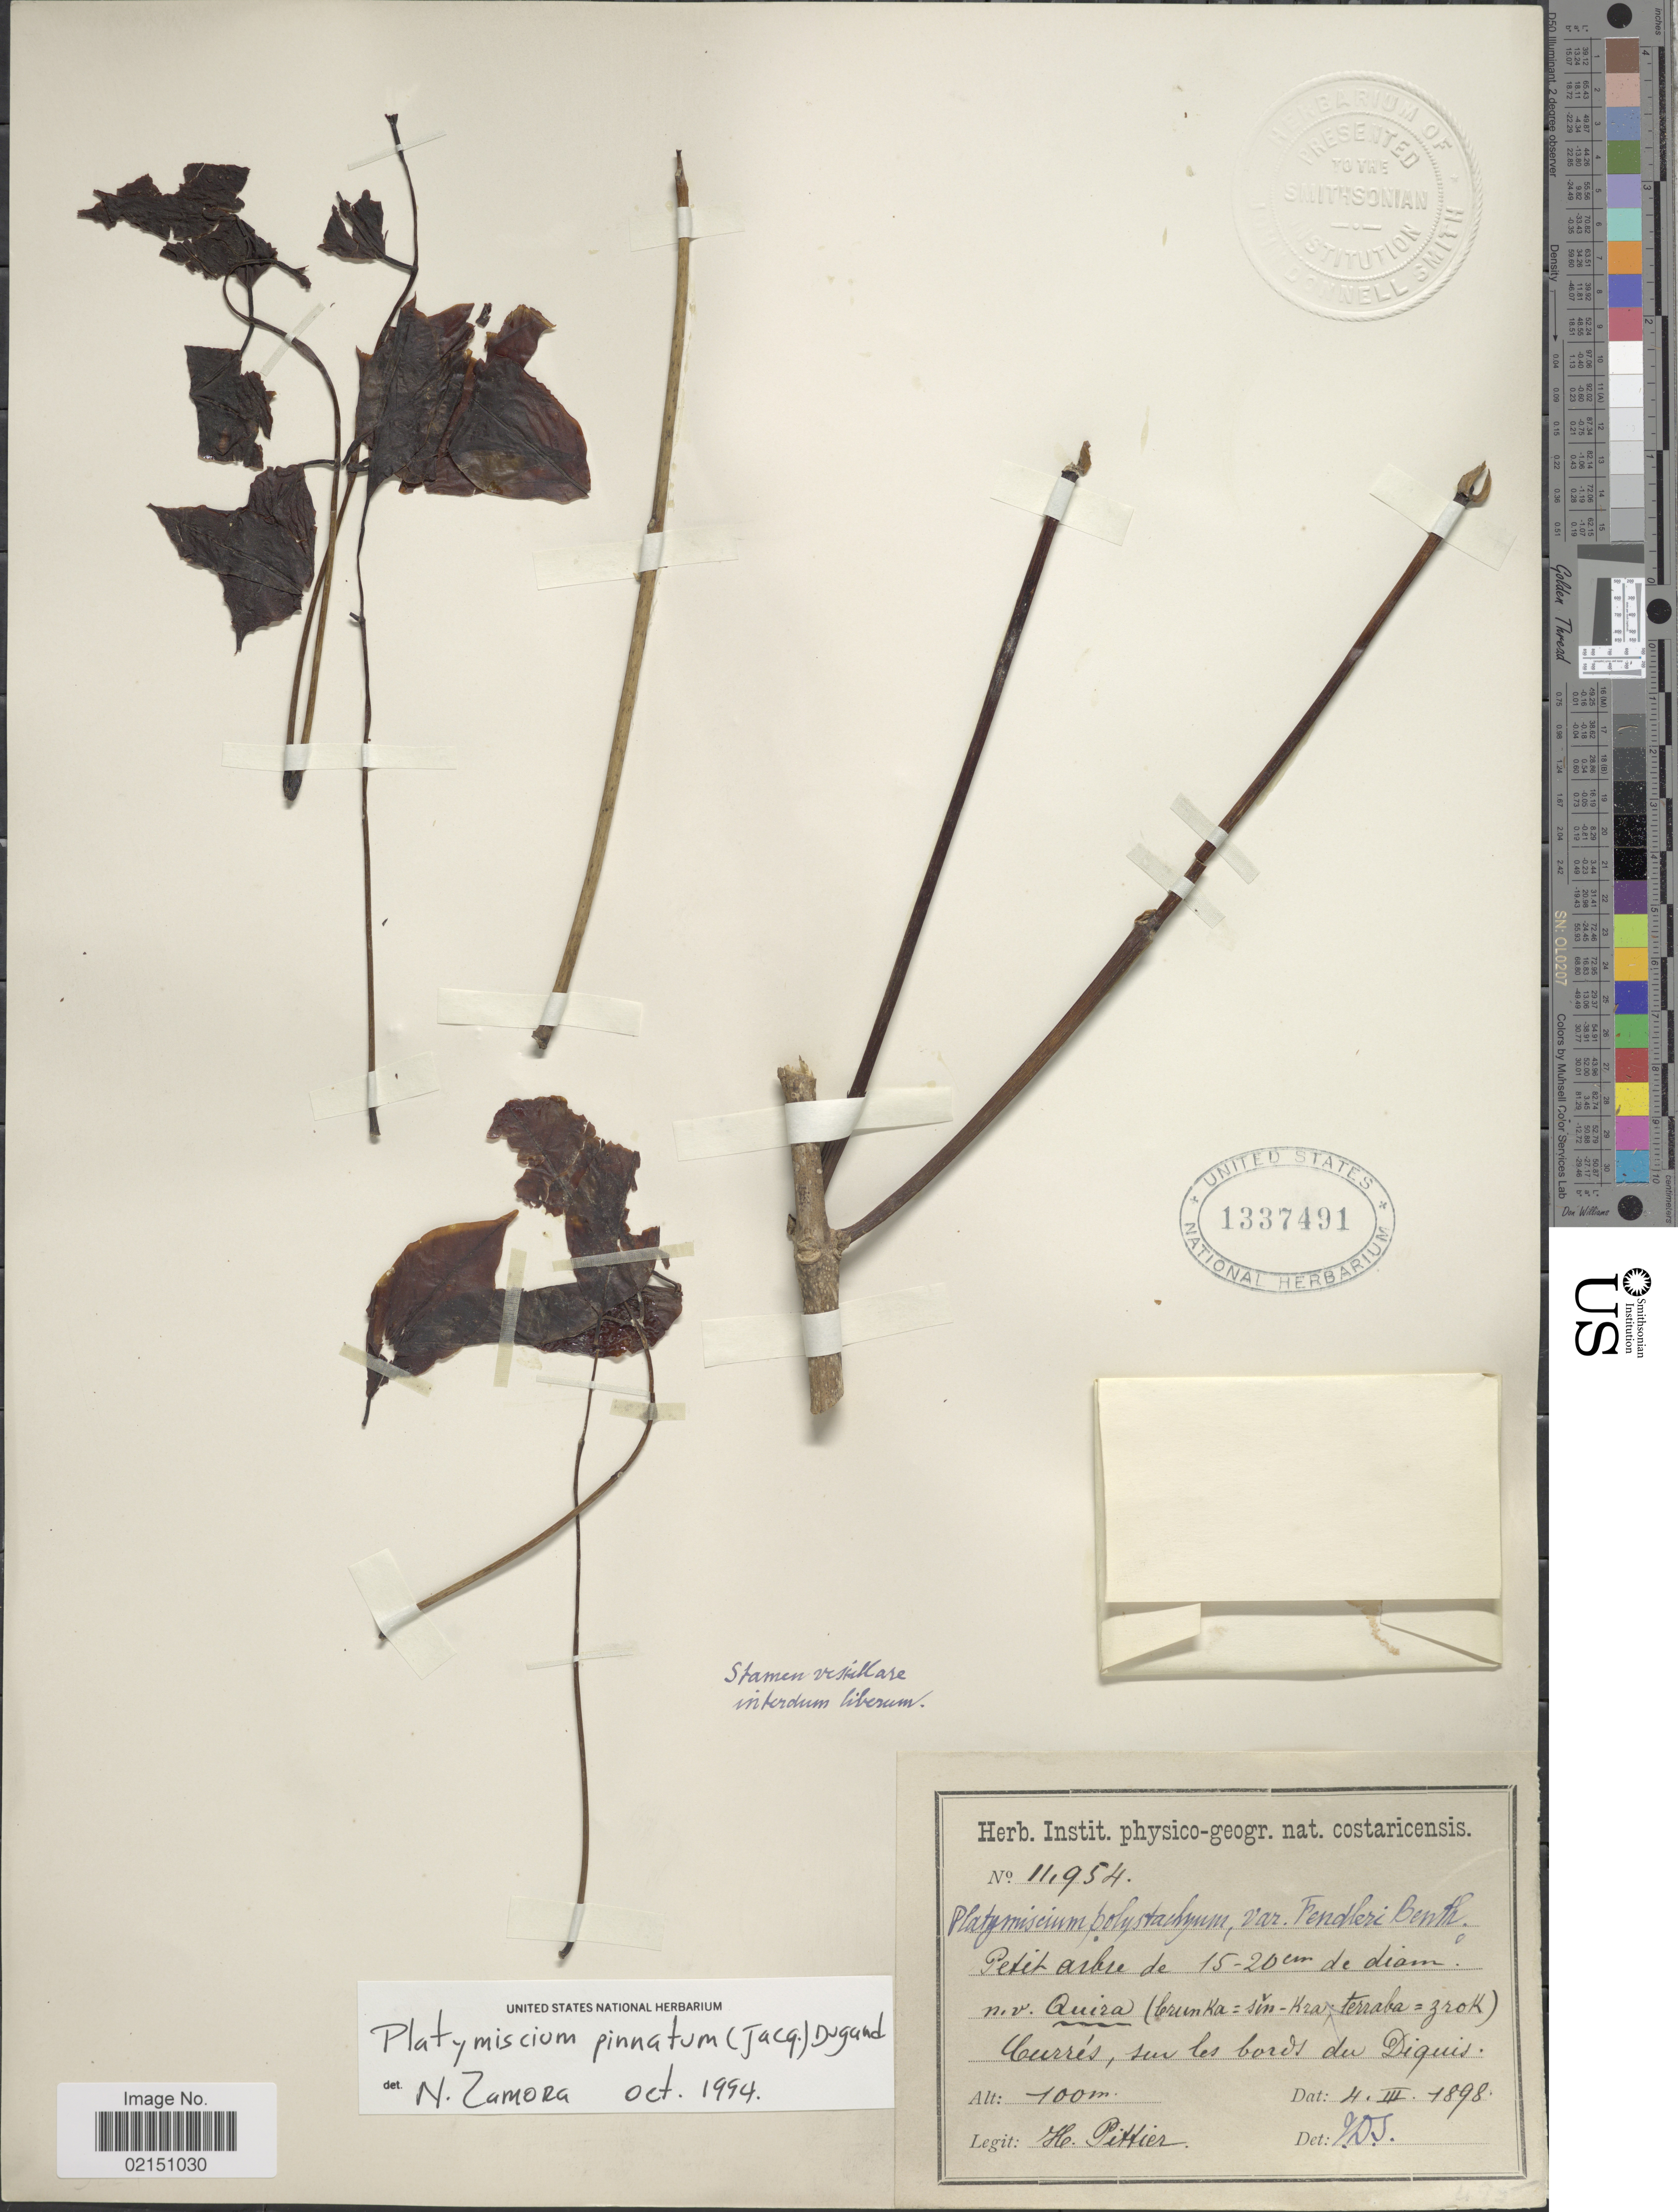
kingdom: Plantae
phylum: Tracheophyta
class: Magnoliopsida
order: Fabales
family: Fabaceae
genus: Platymiscium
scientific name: Platymiscium pinnatum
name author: (Jacq.) Dugand G.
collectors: H. F. Pittier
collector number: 11954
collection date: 1898-03-04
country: Costa Rica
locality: Currés, sur les bords du Diquis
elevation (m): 100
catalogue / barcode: US 1337491